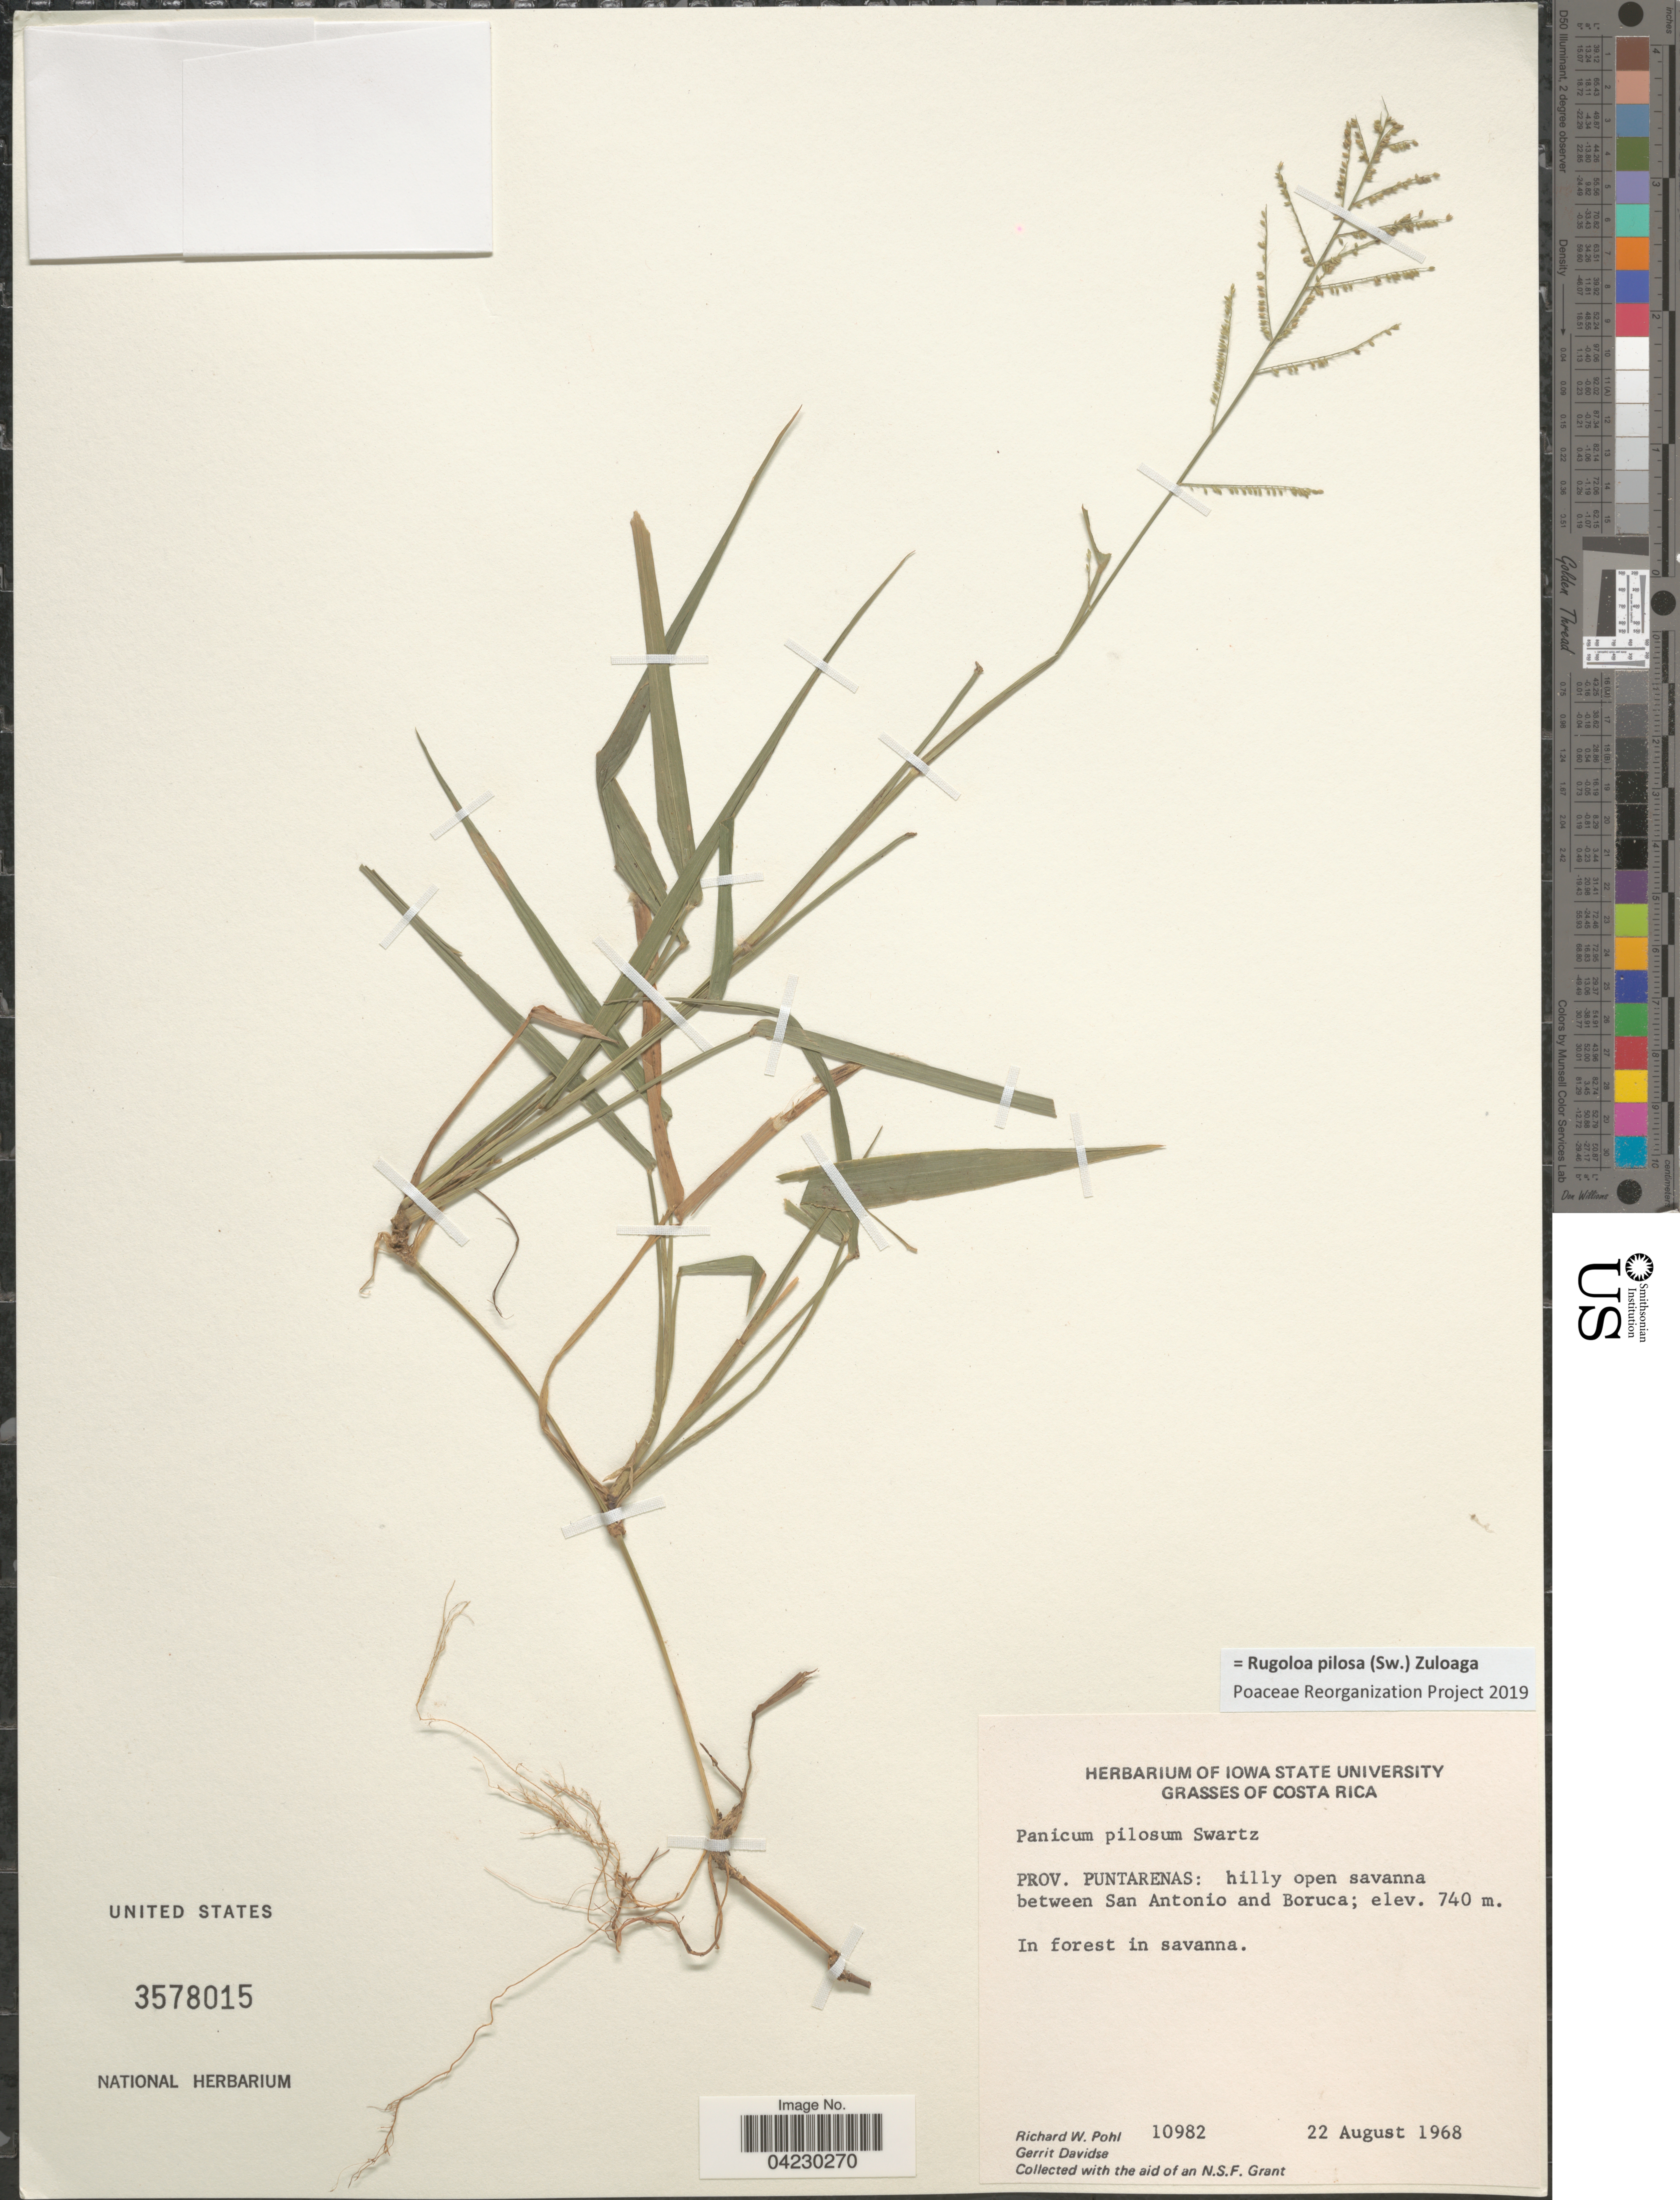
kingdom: Plantae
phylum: Tracheophyta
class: Liliopsida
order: Poales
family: Poaceae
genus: Rugoloa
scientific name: Rugoloa pilosa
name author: (Sw.) Zuloaga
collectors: R. W. Pohl & G. Davidse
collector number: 10982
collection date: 1968-08-22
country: Costa Rica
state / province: Puntarenas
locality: Hilly open savanna between San Antonio and Boruca. In forest in savanna.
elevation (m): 740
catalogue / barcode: US 3578015